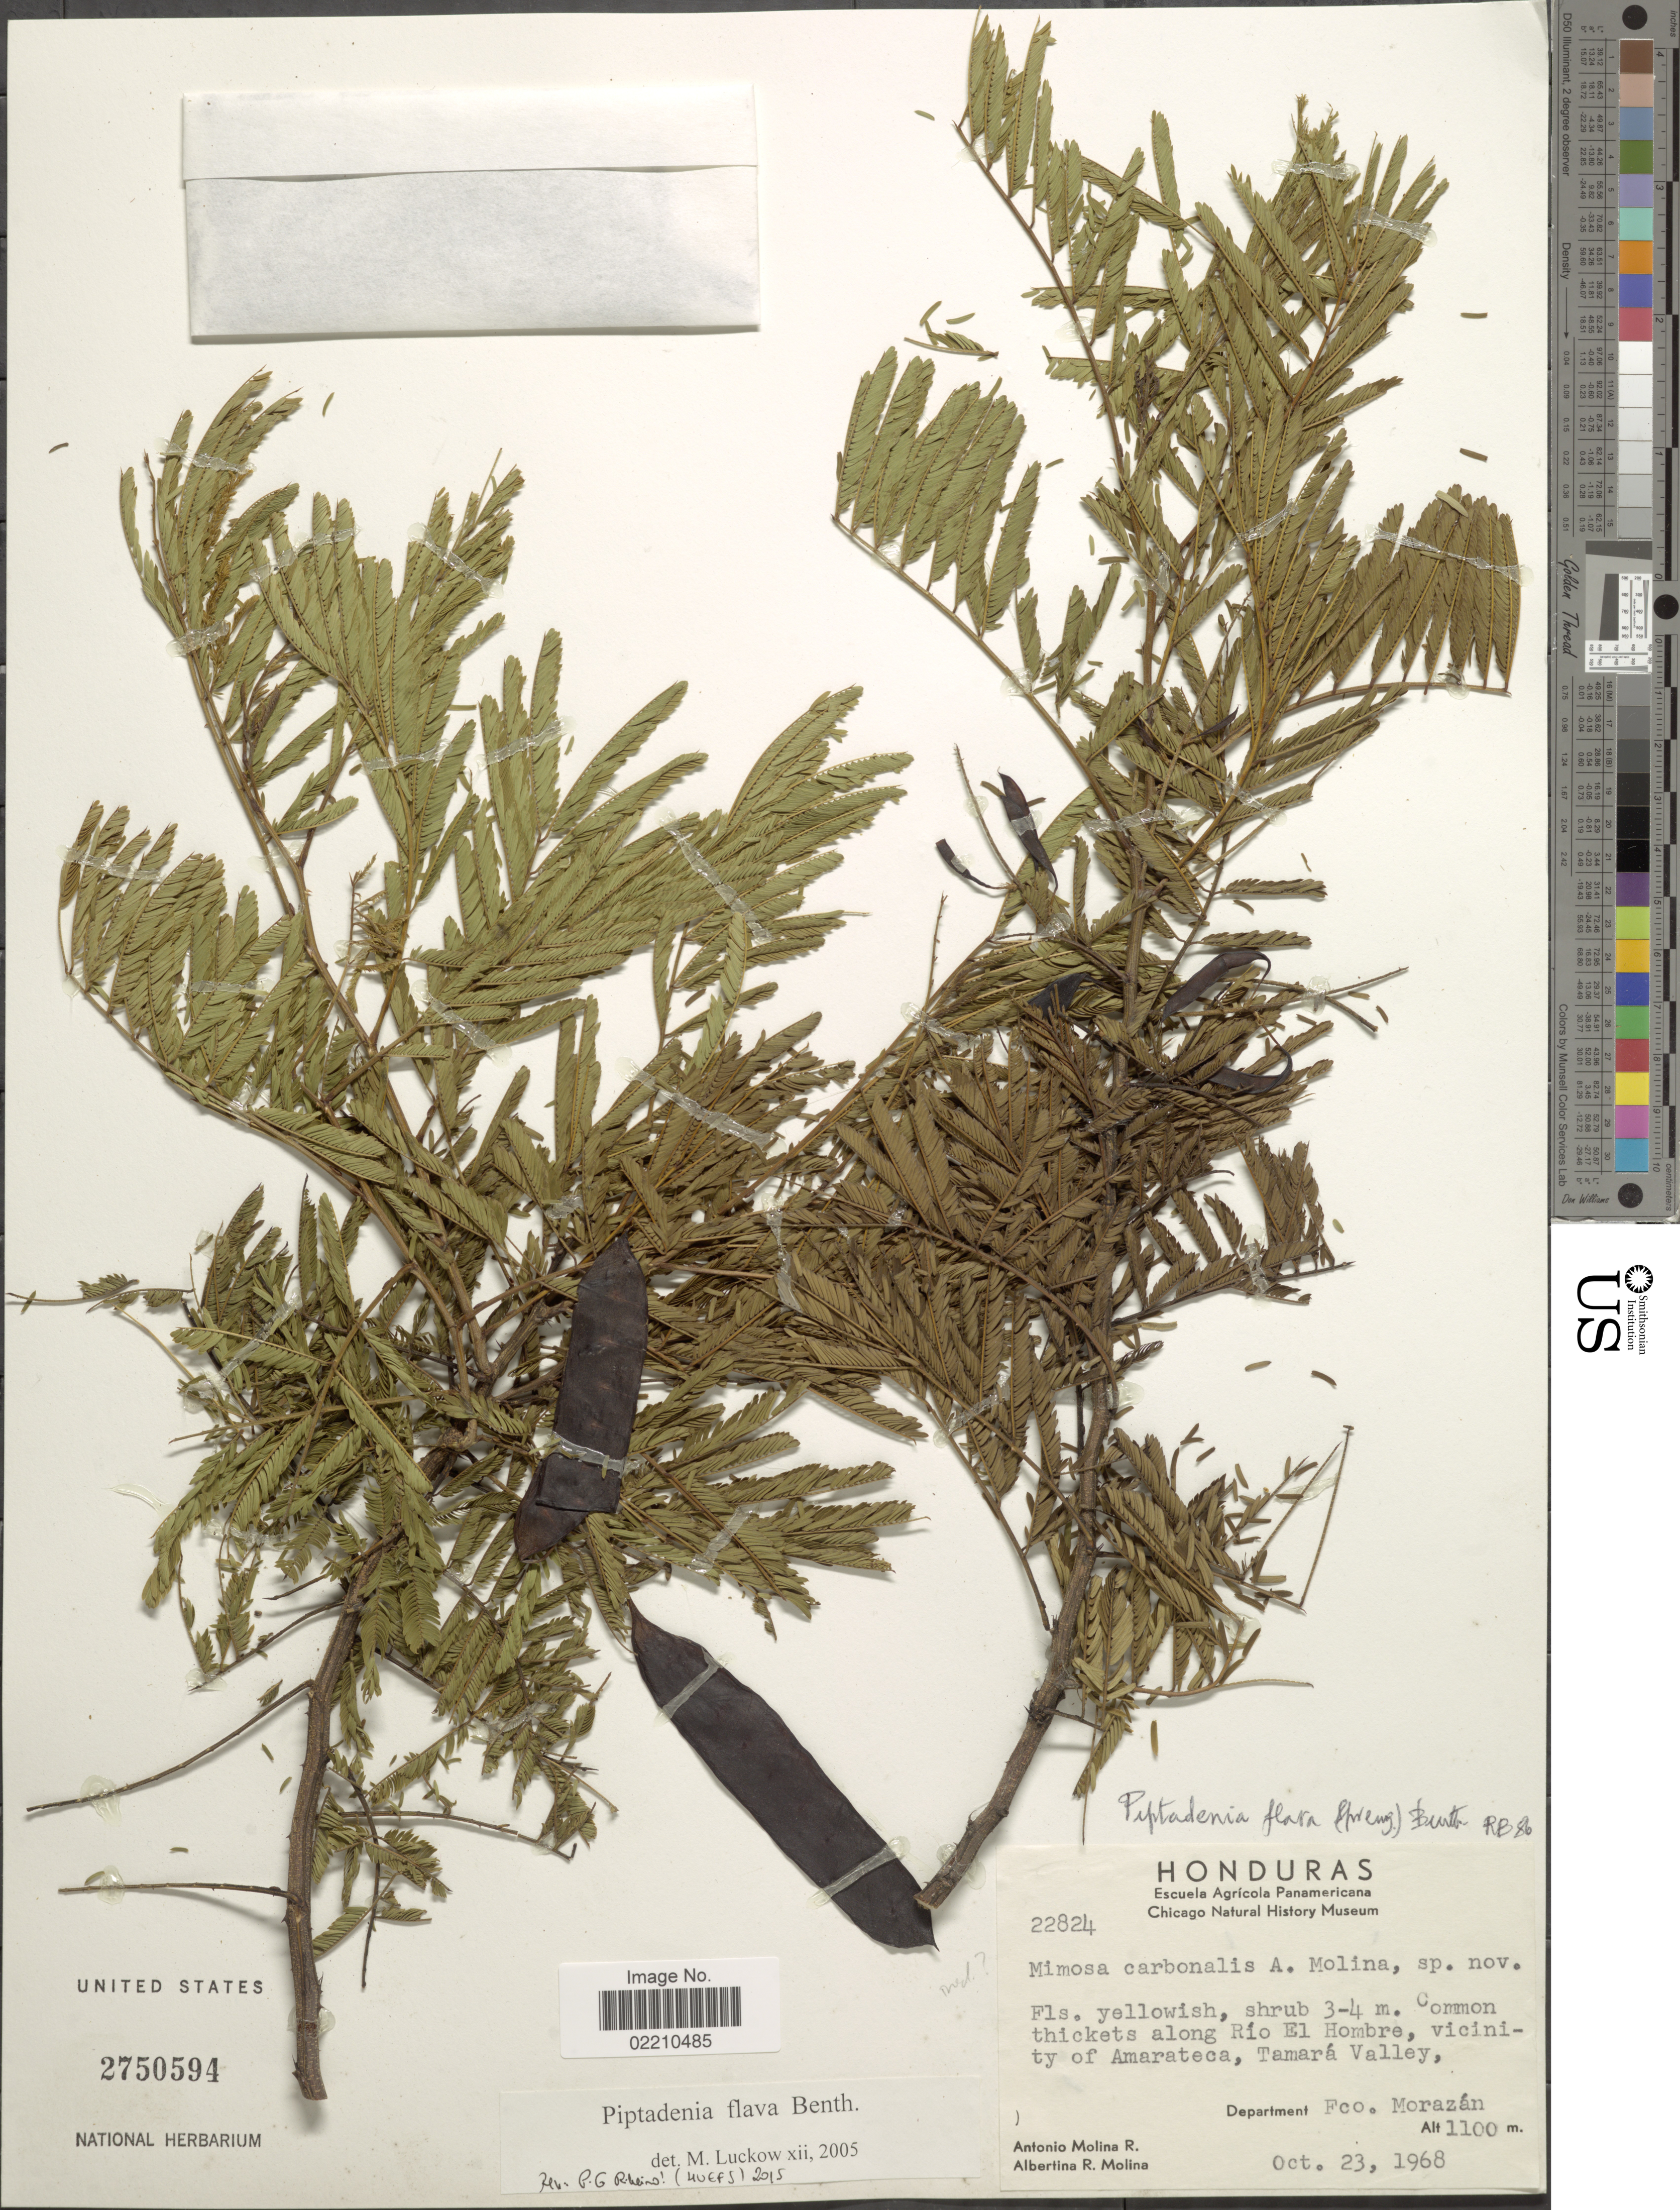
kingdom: Plantae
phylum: Tracheophyta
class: Magnoliopsida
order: Fabales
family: Fabaceae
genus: Piptadenia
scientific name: Piptadenia flava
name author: (DC.) Benth.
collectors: A. Molina R. & A. R. Molina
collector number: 22824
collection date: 1968-10-23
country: Honduras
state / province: Fco. Morazán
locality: Common thickets along Rio El Hombre, vicinity of Amarateca, Tamara Valley, Department Fco. Morazan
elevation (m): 1100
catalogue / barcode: US 2750594